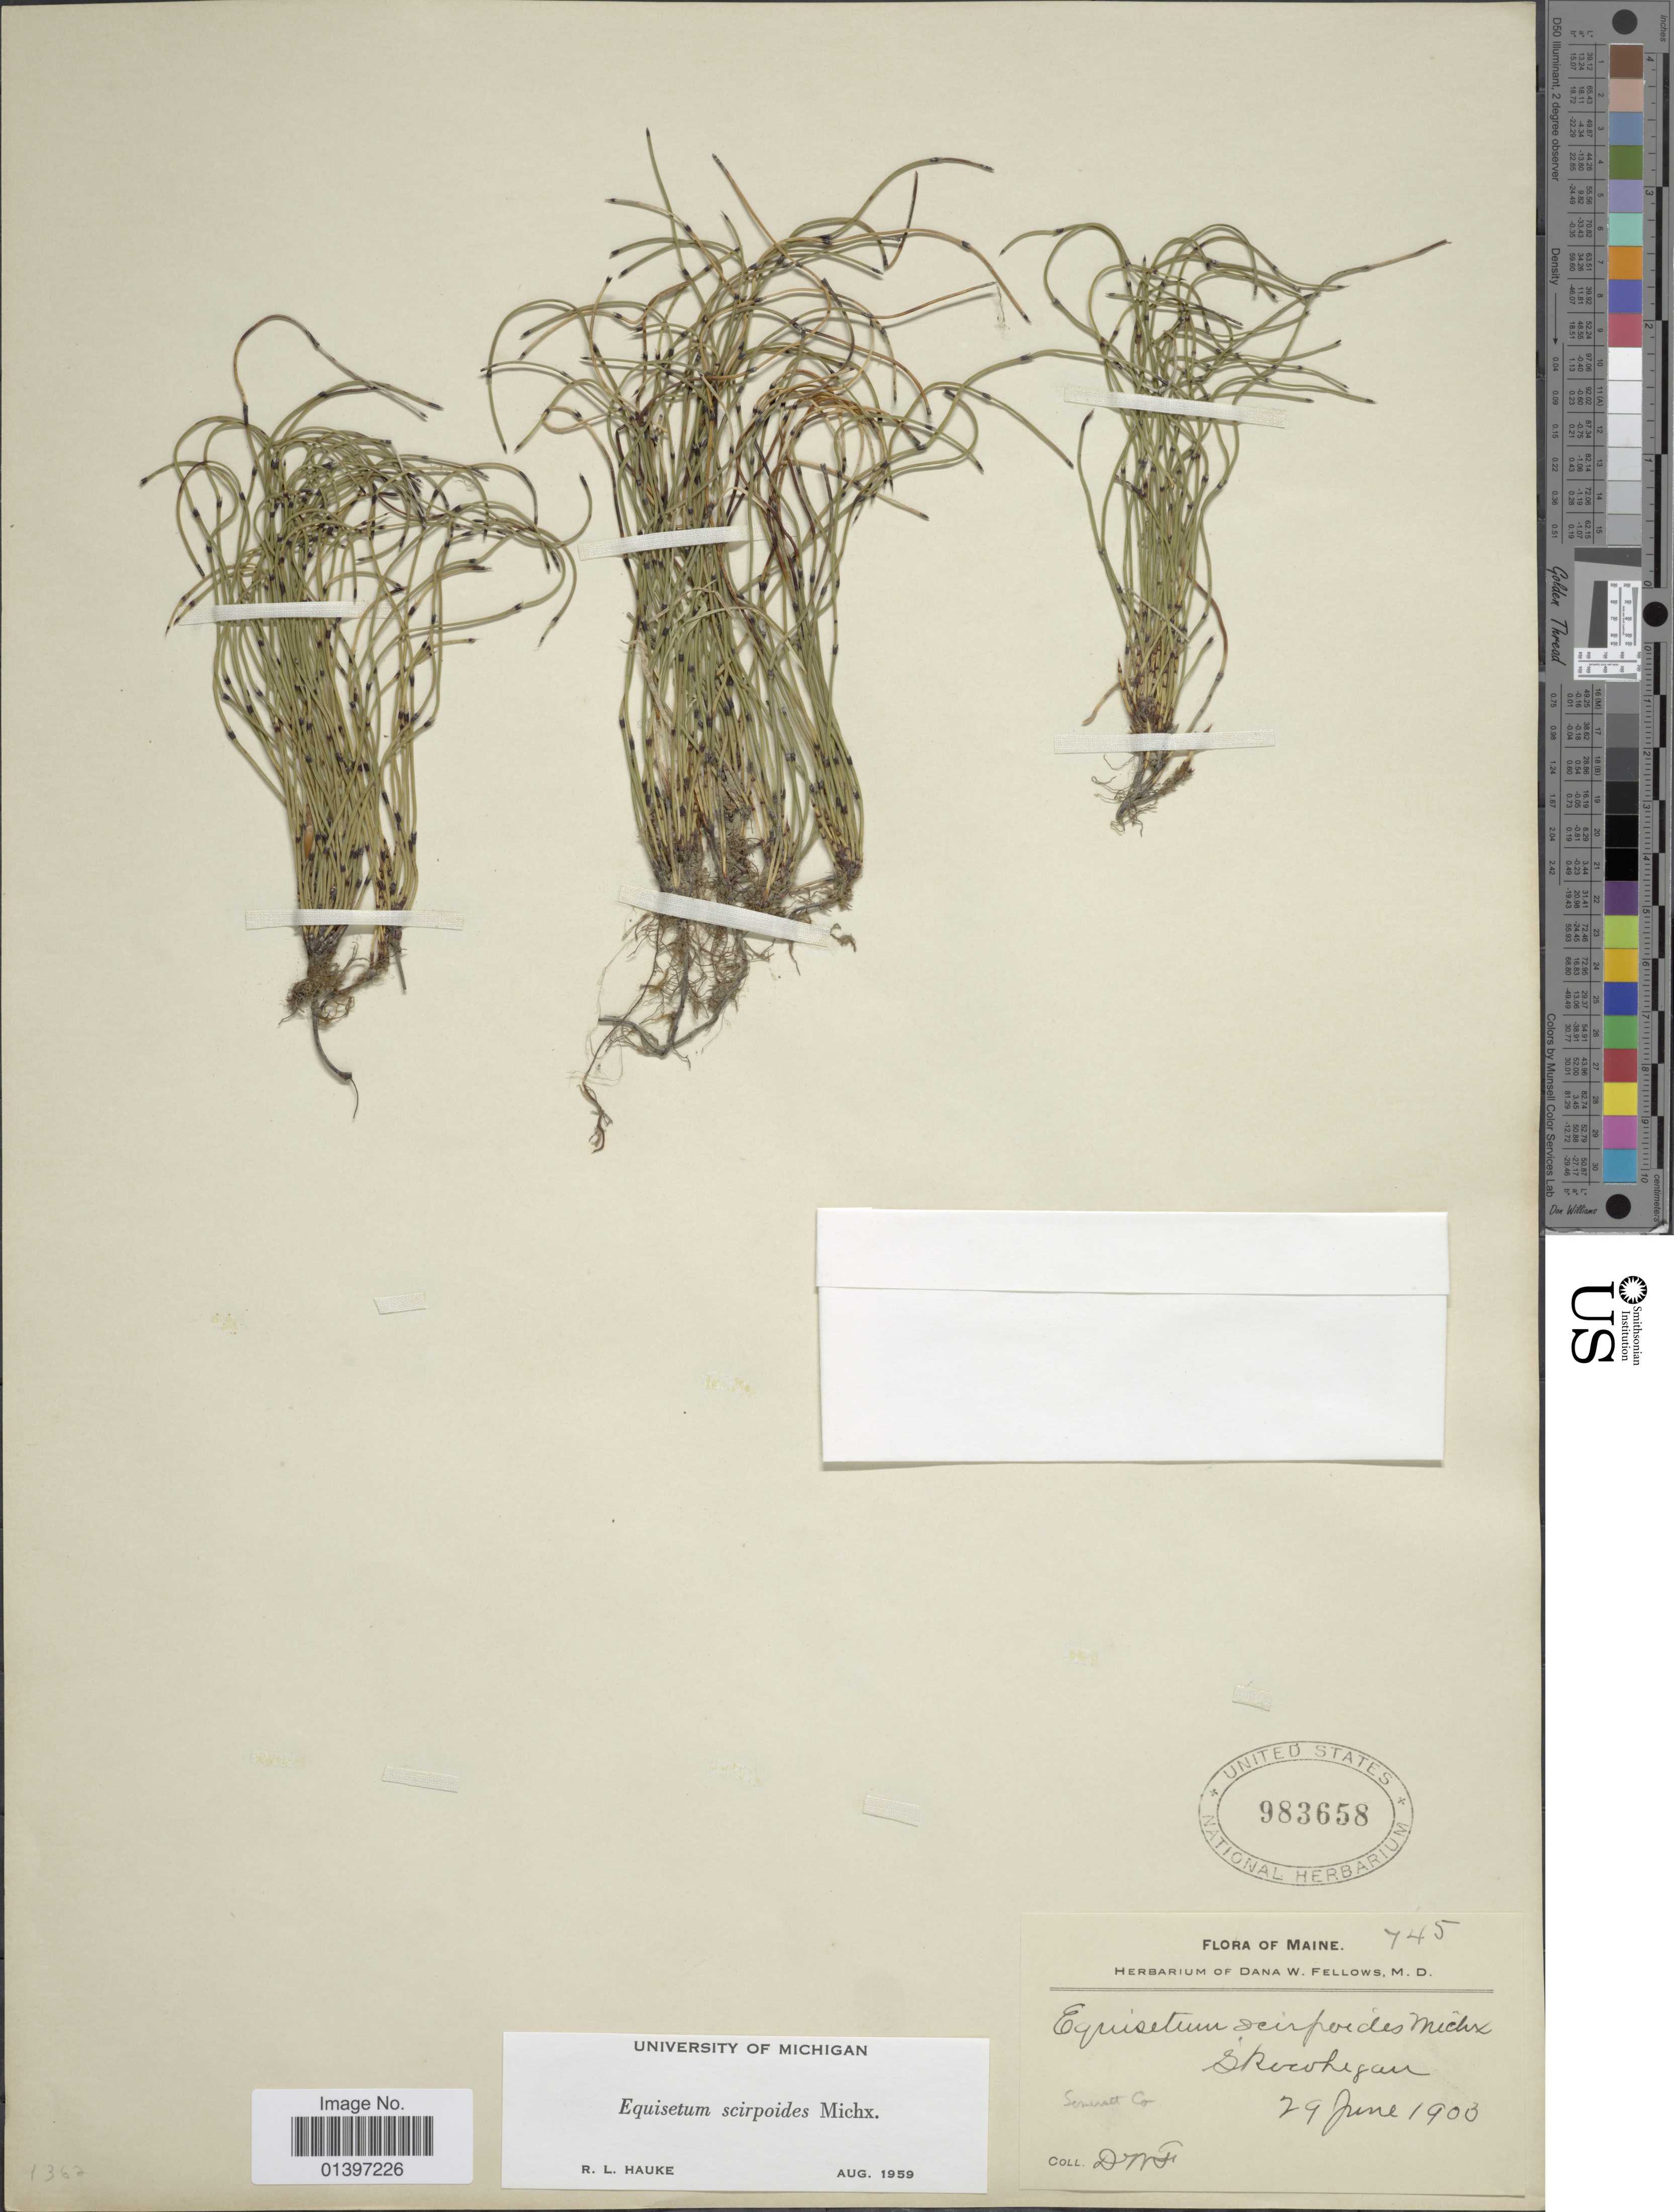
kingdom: Plantae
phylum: Tracheophyta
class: Polypodiopsida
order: Equisetales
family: Equisetaceae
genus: Equisetum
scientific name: Equisetum scirpoides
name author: Michx.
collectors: D. W. Fellows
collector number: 745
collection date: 1903-06-29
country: United States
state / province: Maine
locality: Skowhegan Somerset Co.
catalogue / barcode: US 983658